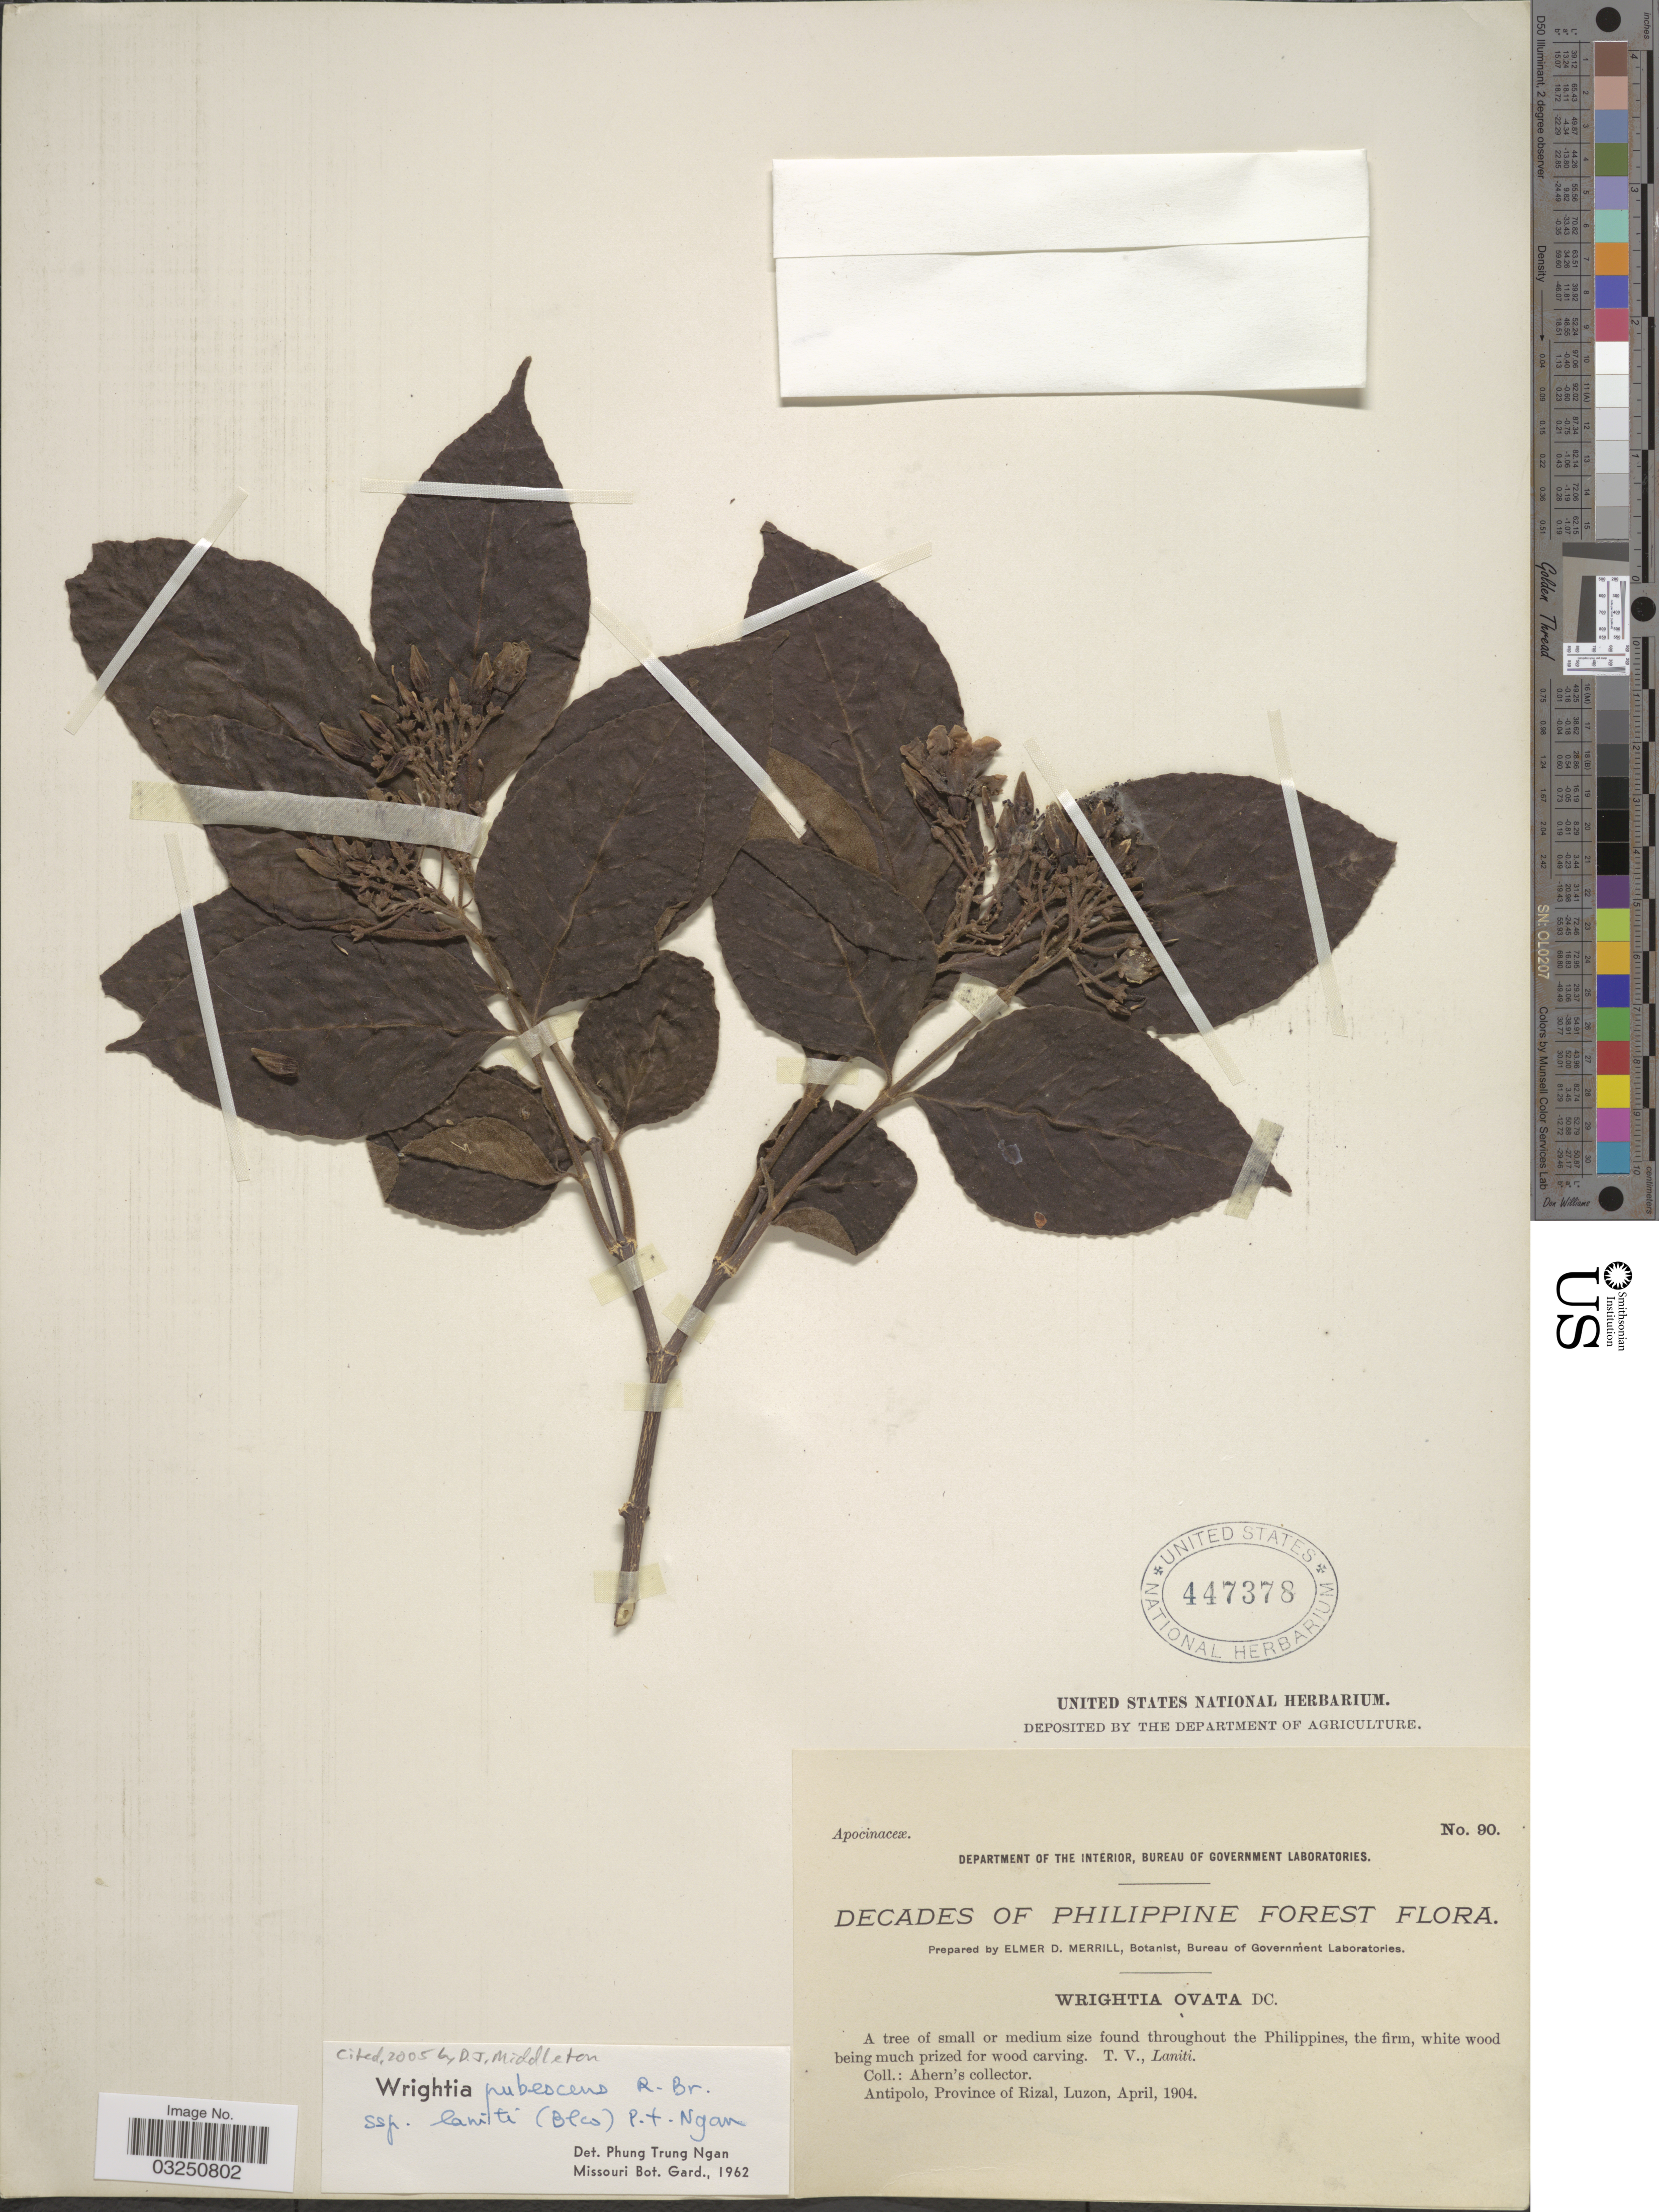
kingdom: Plantae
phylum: Tracheophyta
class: Magnoliopsida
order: Gentianales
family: Apocynaceae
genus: Wrightia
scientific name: Wrightia pubescens subsp. laniti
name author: (M. Blanco) Ngan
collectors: Ahern's collector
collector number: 90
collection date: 1904-04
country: Philippines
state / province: Calabarzon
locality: Antipolo, Province of Rizal, Luzon.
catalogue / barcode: US 447378